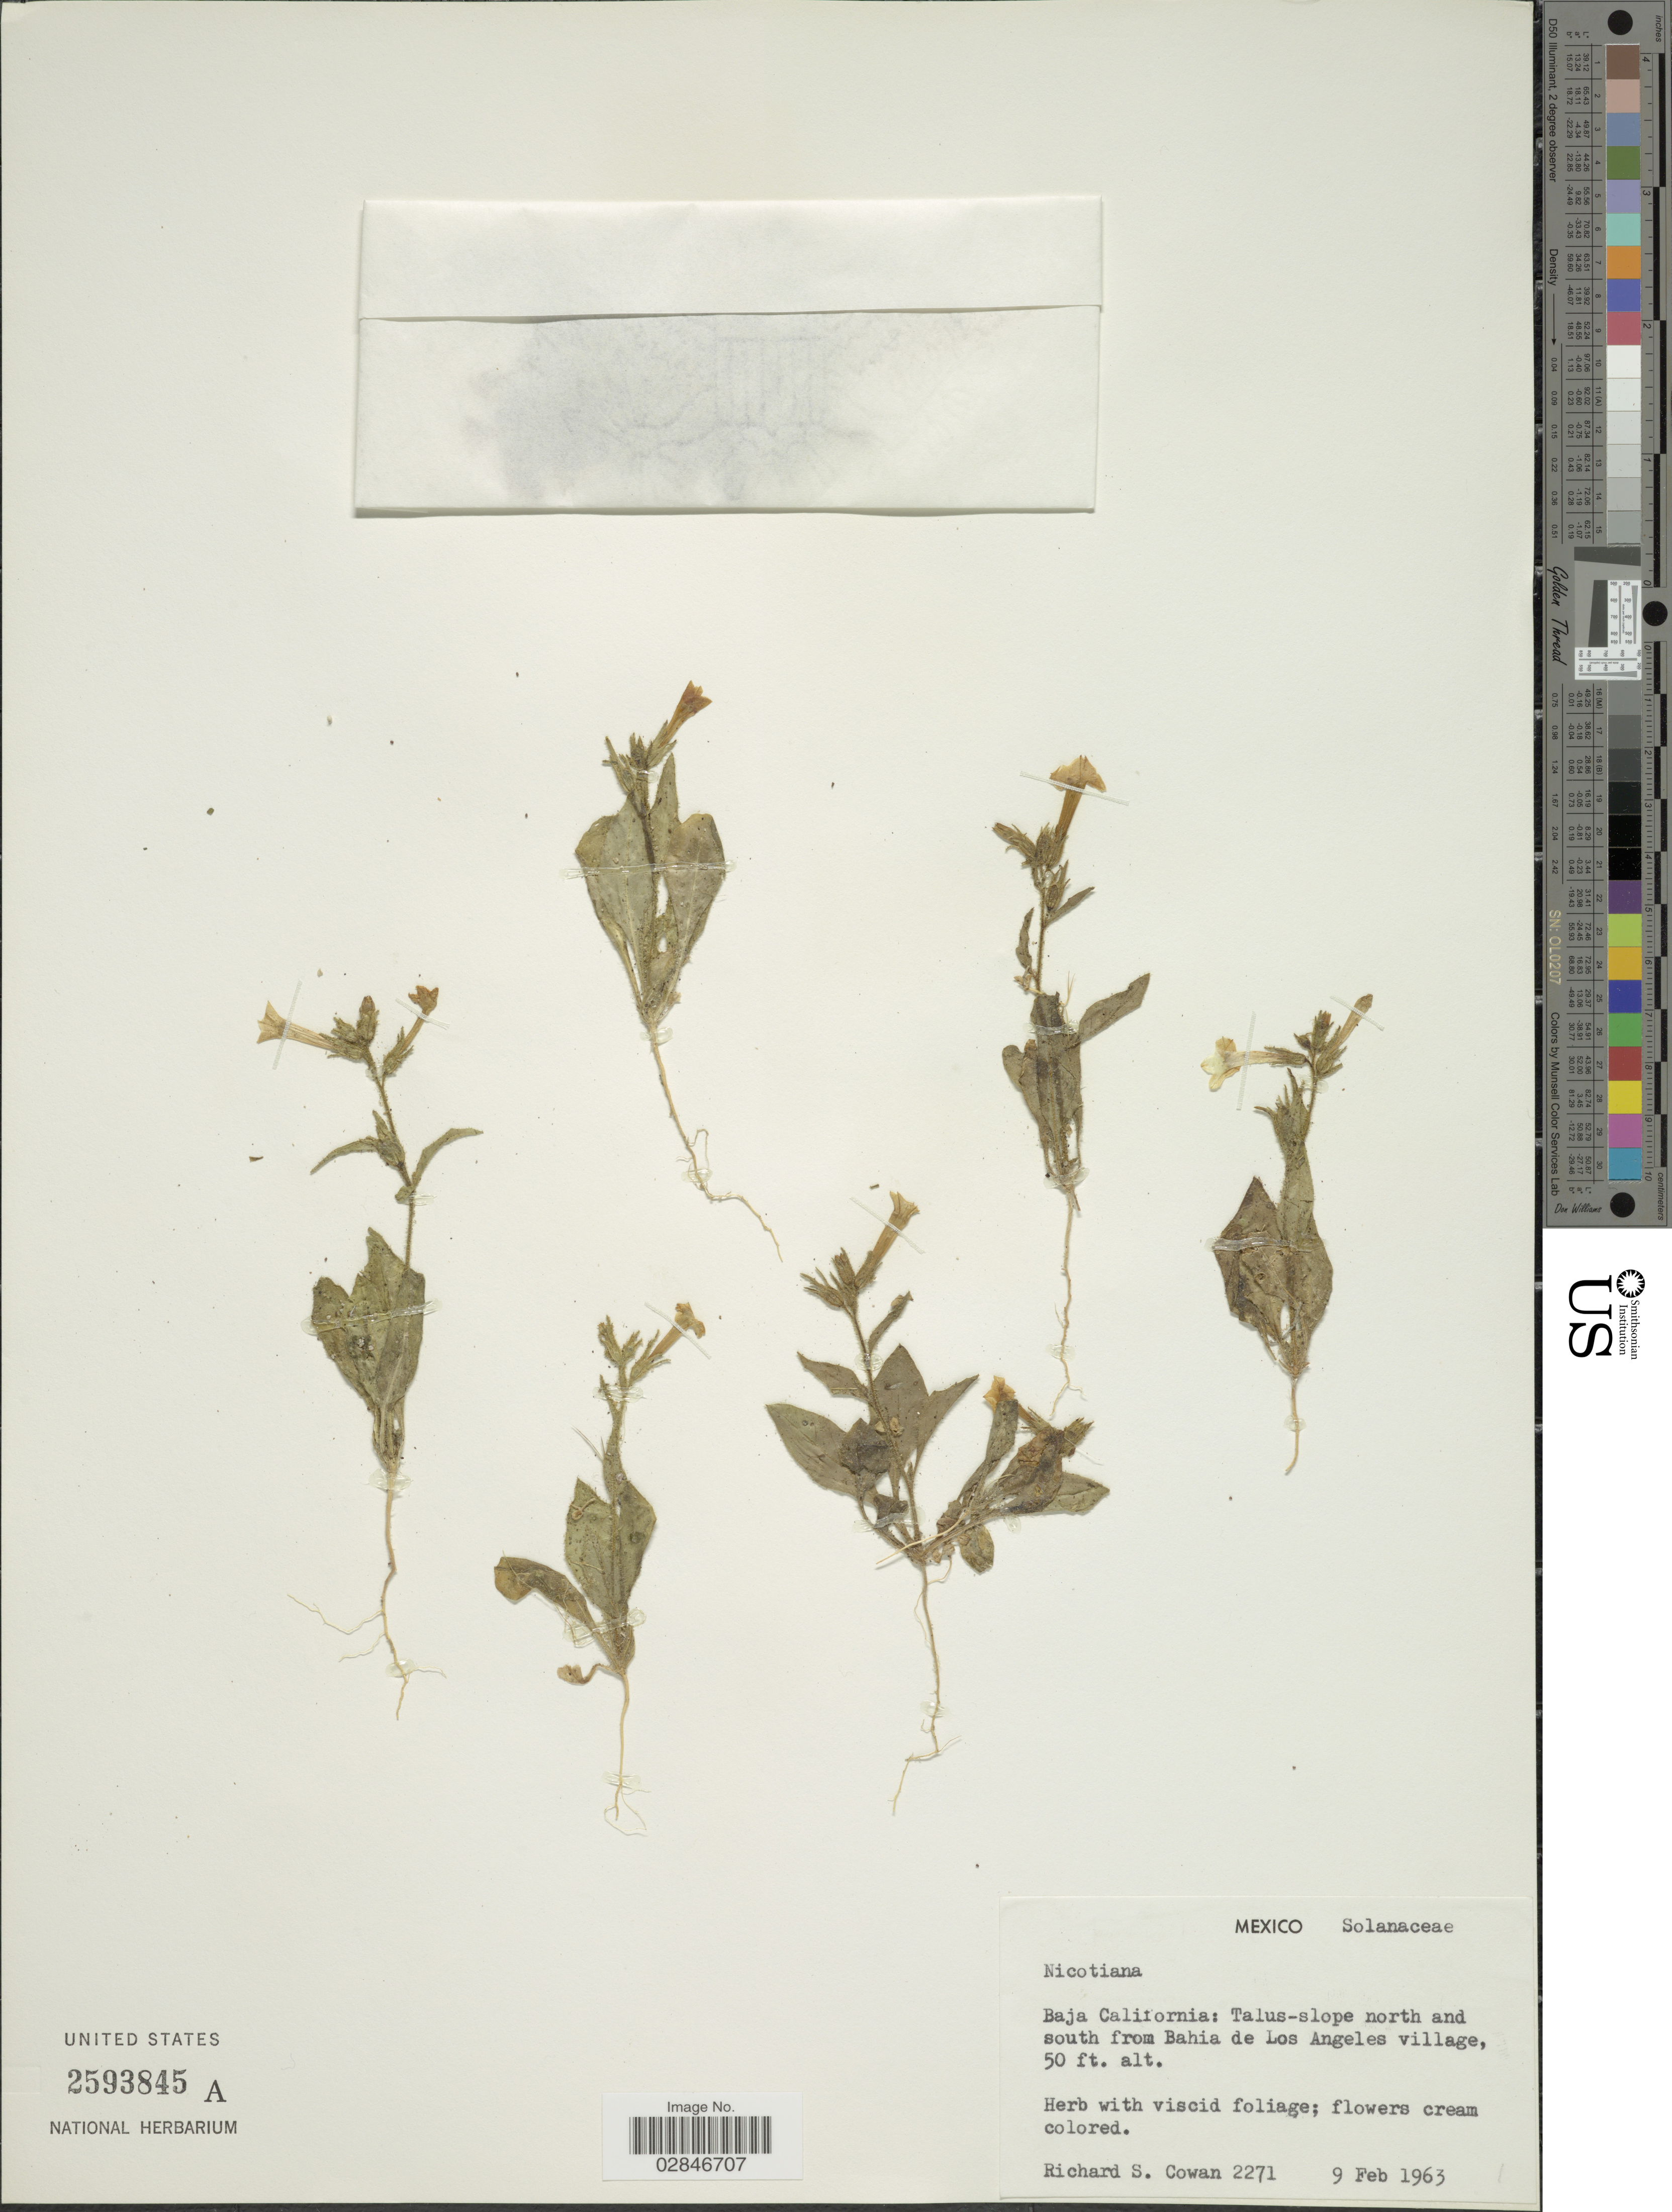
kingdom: Plantae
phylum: Tracheophyta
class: Magnoliopsida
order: Solanales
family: Solanaceae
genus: Nicotiana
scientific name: Nicotiana sp.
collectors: R. S. Cowan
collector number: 2271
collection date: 1963-02-09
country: Mexico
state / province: Baja California Norte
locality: Talus-slope north and south from Bahia de Los Angeles village.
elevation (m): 15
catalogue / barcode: US 2593845A